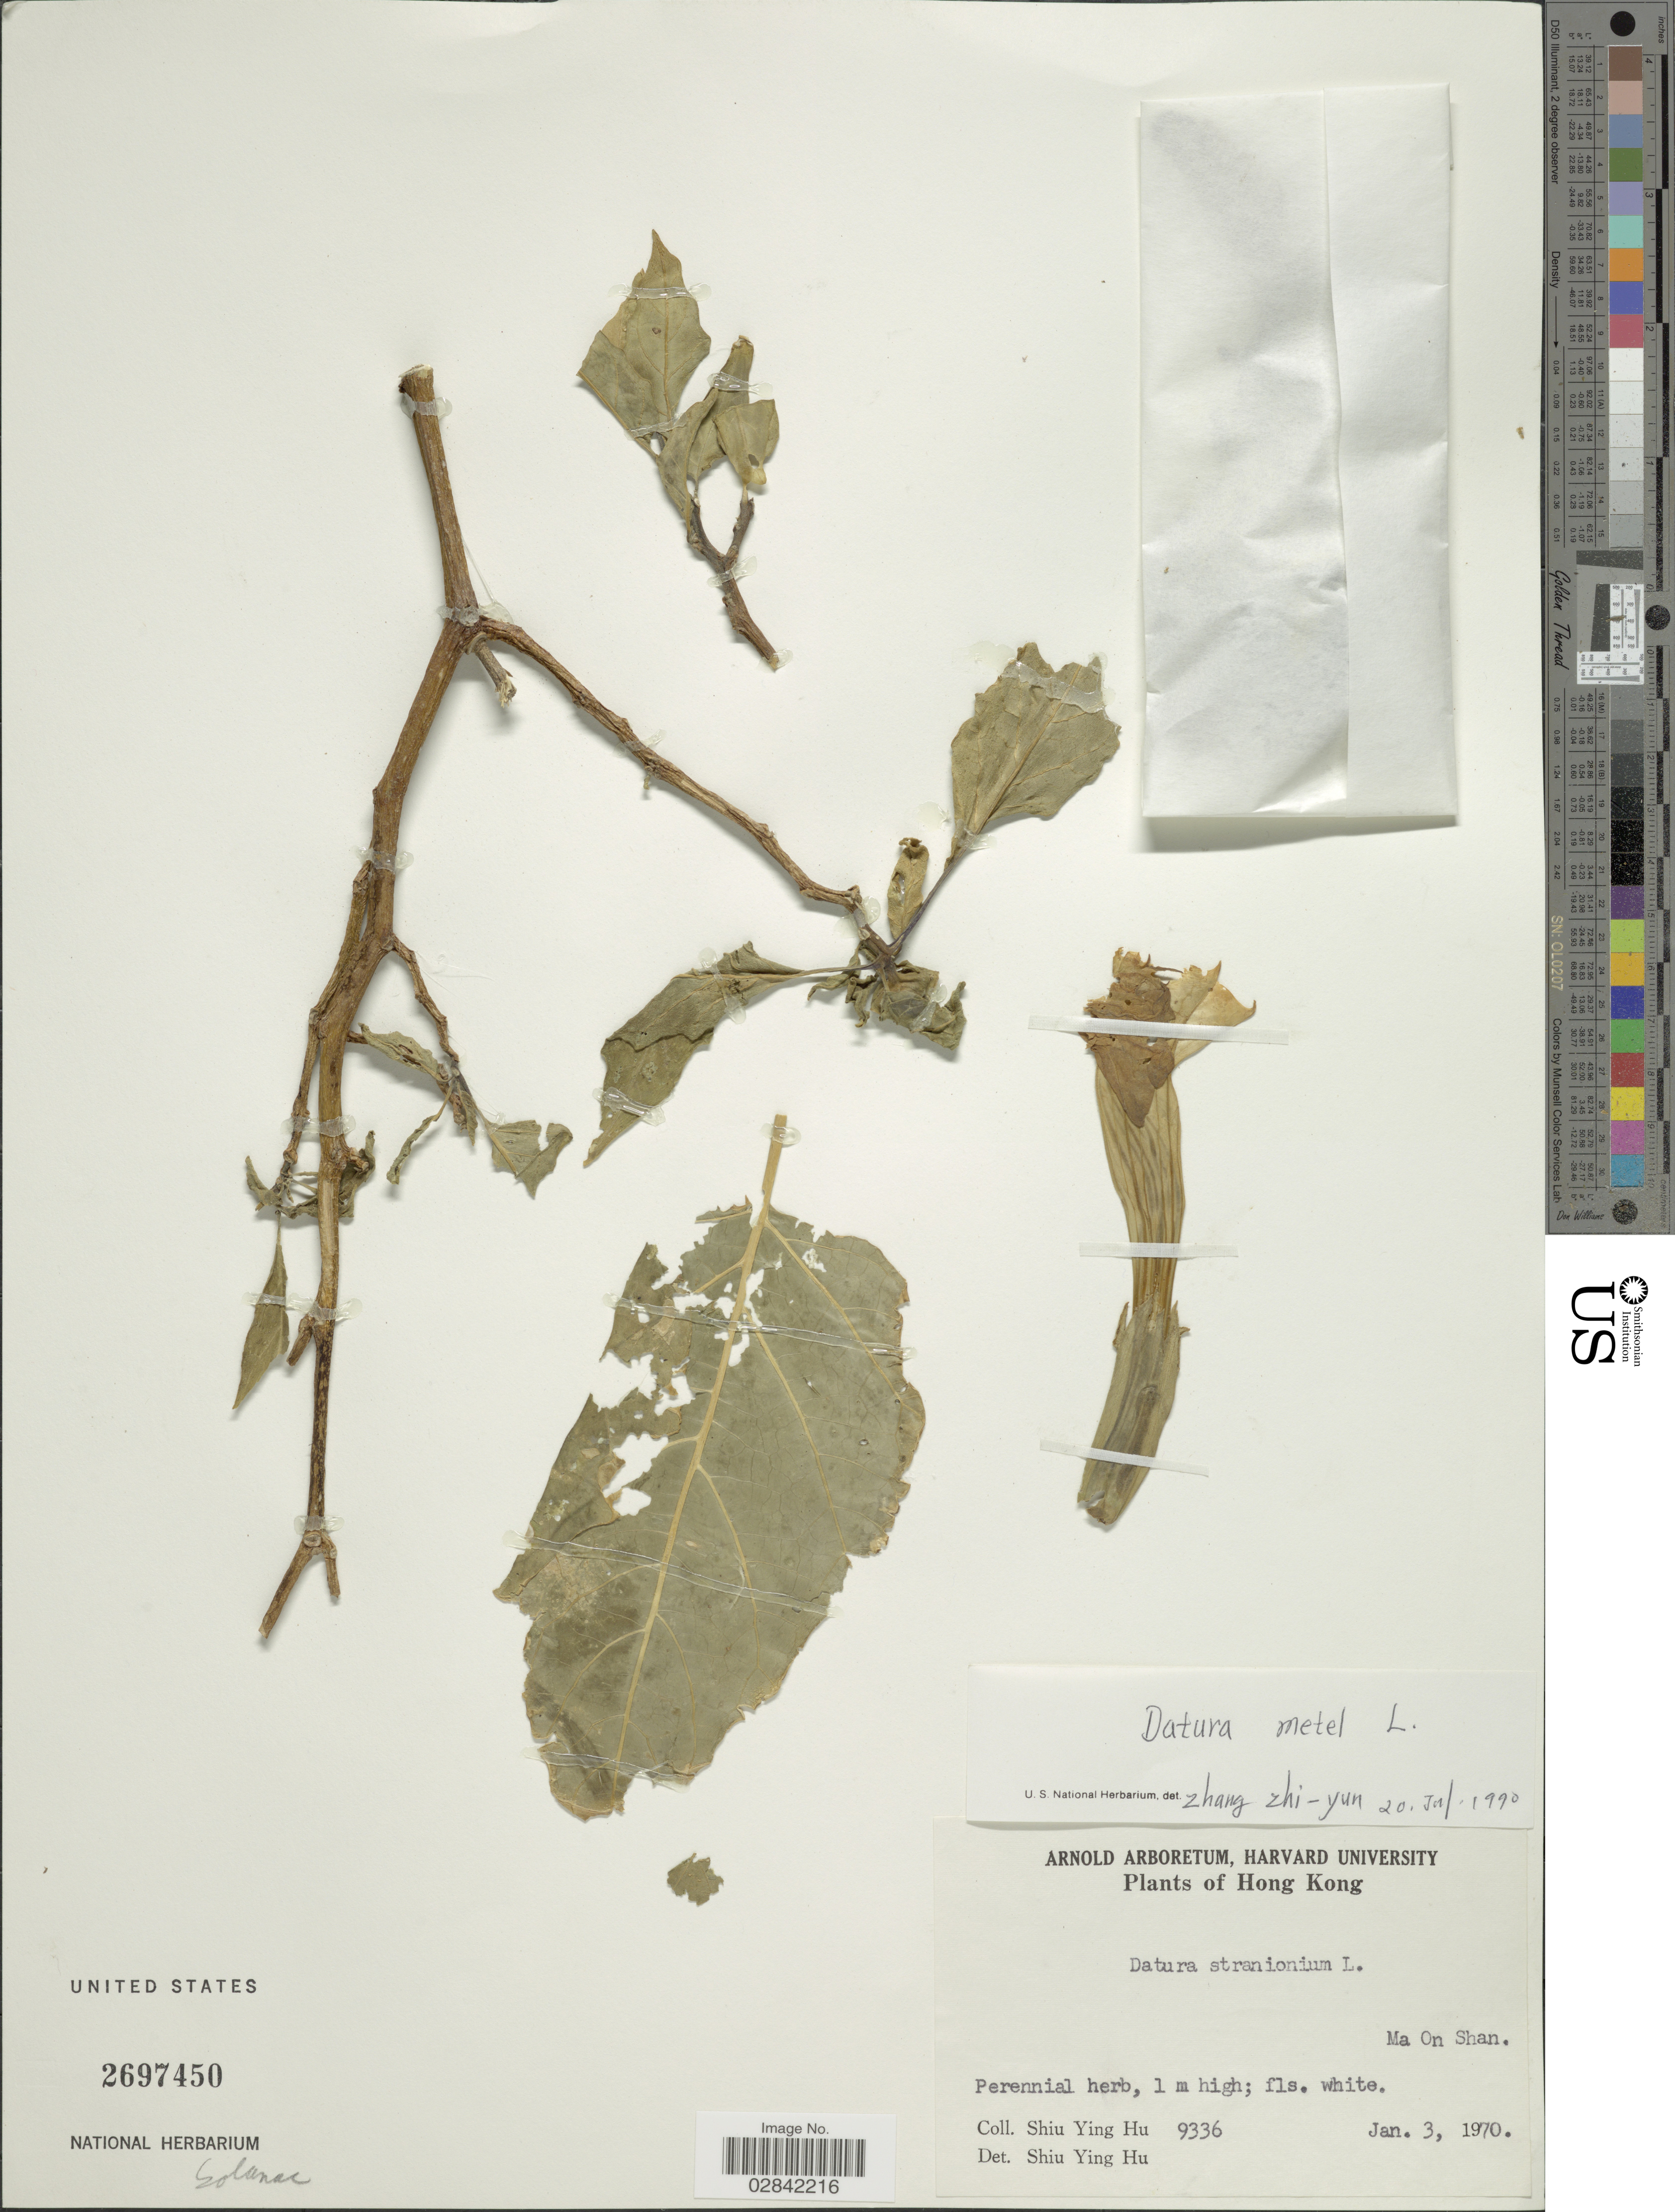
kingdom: Plantae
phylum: Tracheophyta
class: Magnoliopsida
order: Solanales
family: Solanaceae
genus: Datura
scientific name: Datura metel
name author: L.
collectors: S. Y. Hu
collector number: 9336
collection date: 1970-01-03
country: China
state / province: Hong Kong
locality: Hong Kong, Ma On Shan.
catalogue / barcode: US 2697450